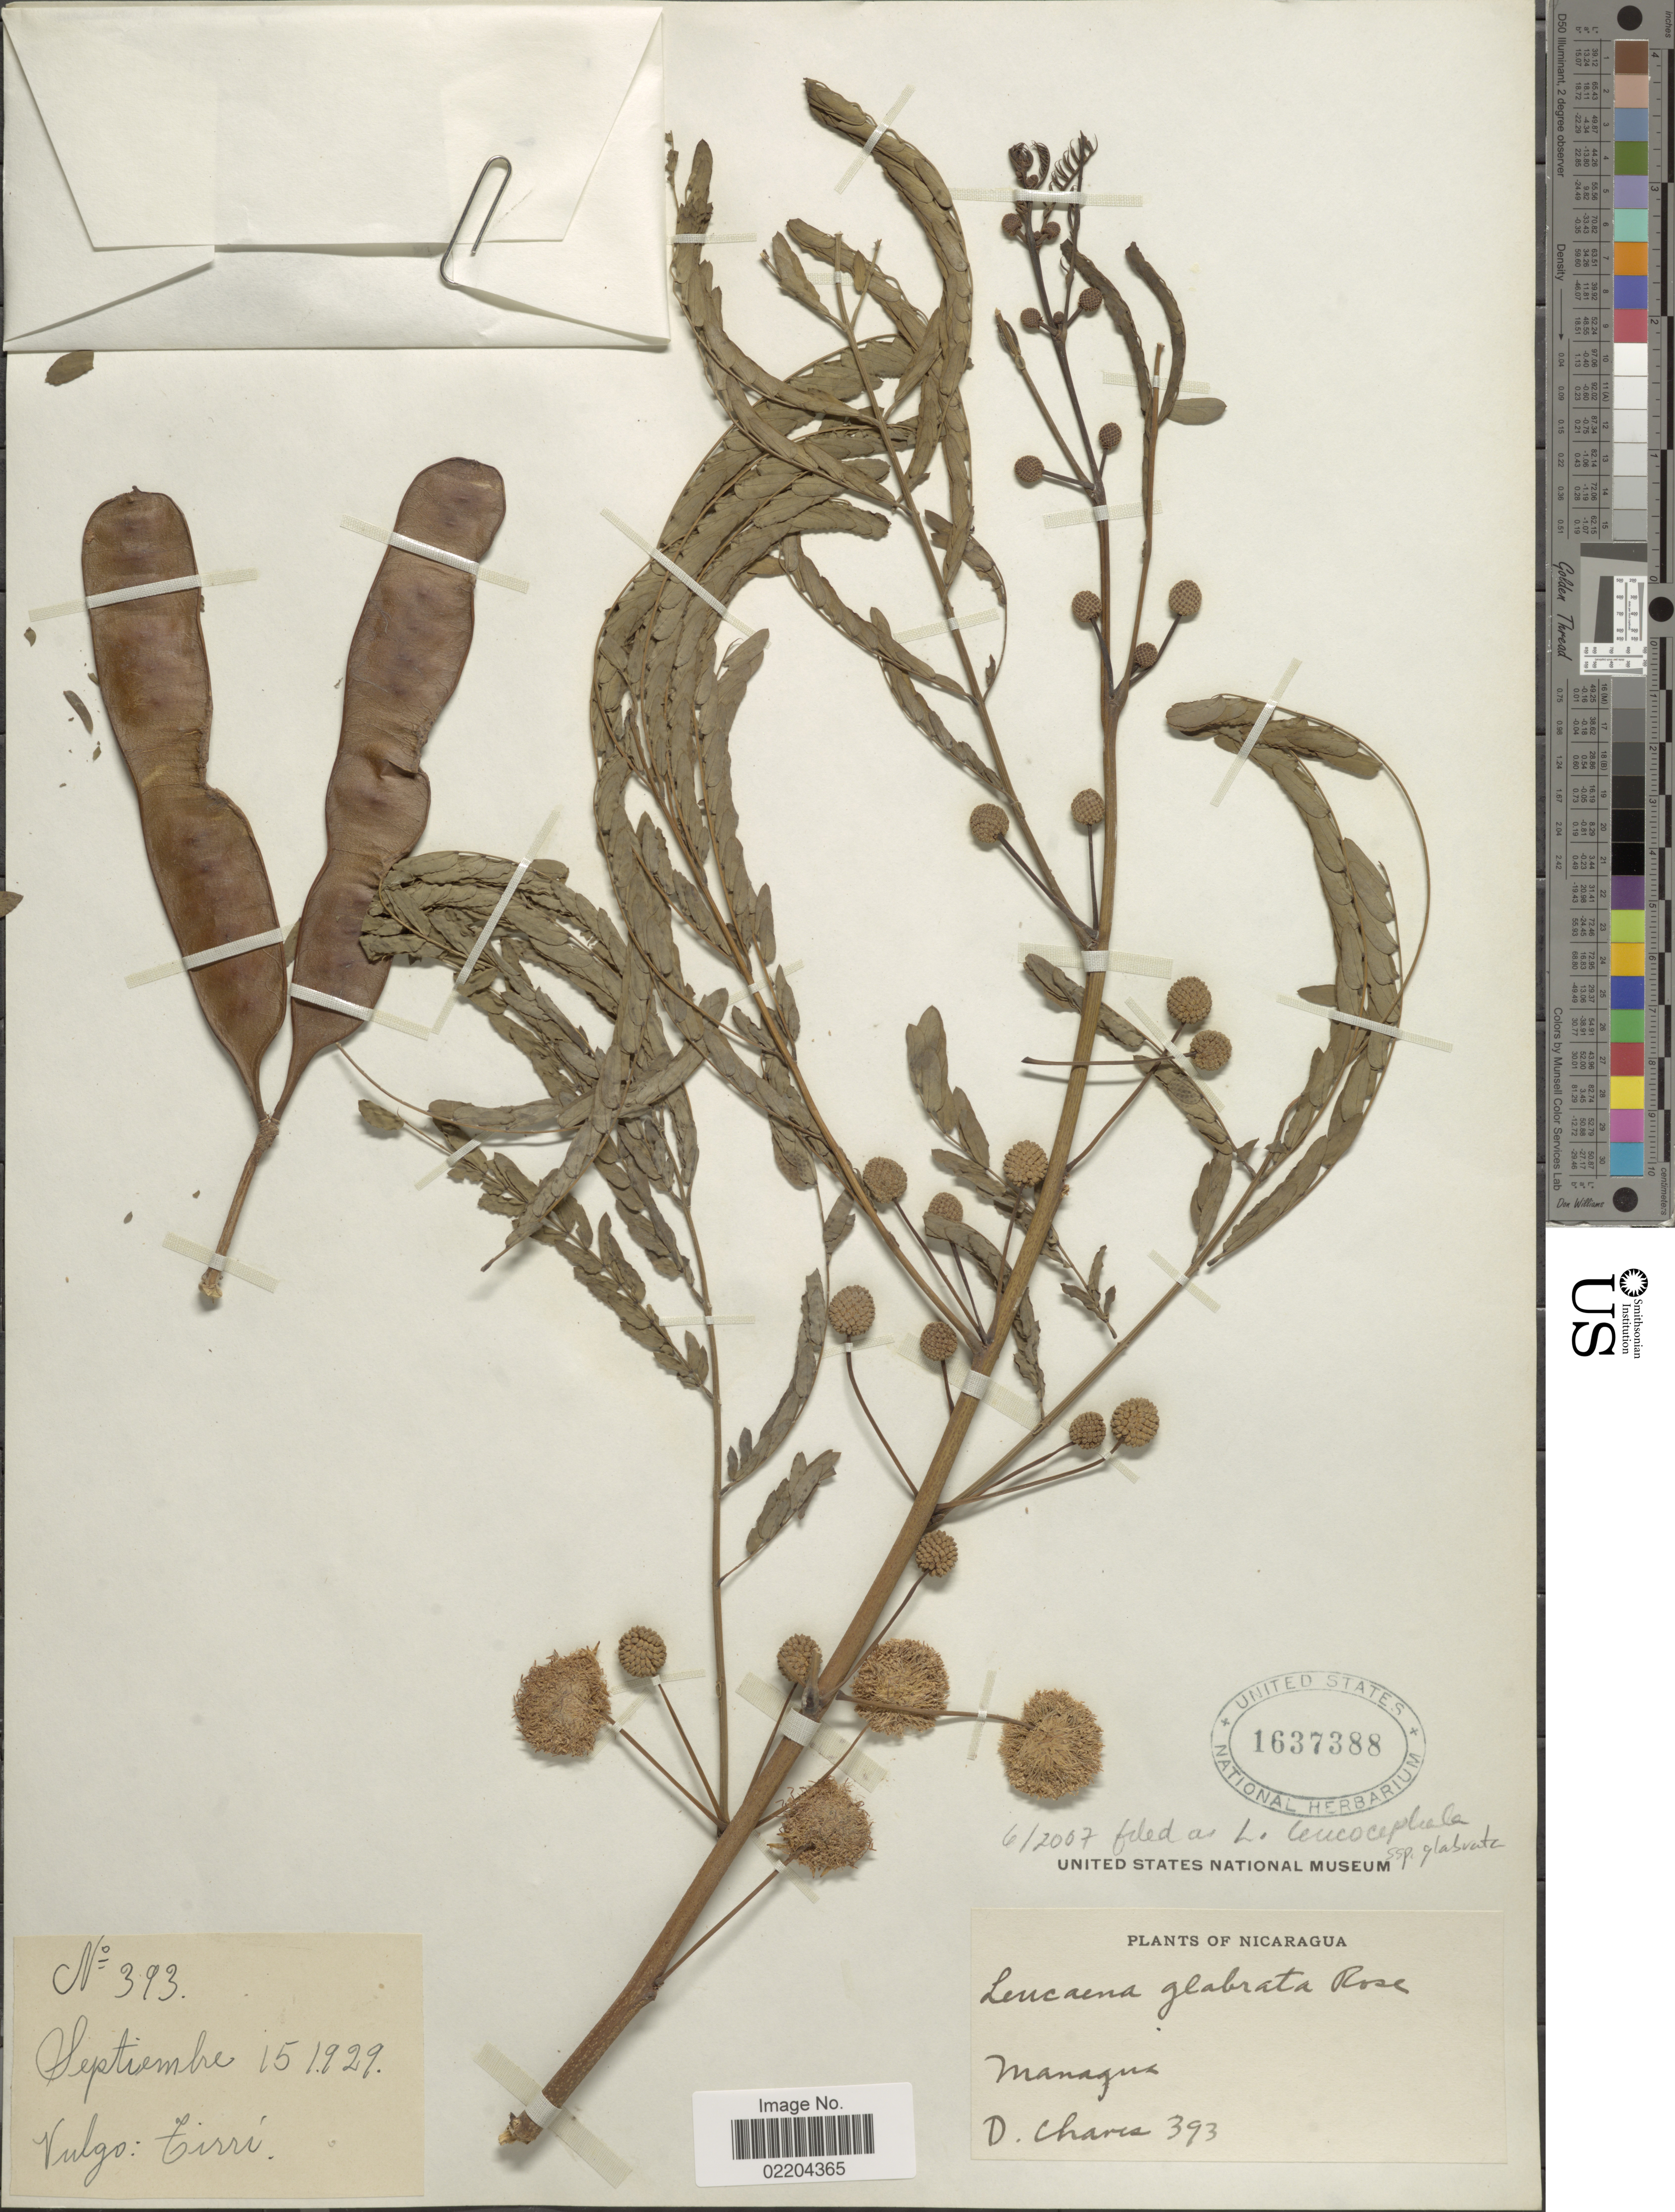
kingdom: Plantae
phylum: Tracheophyta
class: Magnoliopsida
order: Fabales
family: Fabaceae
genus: Leucaena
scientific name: Leucaena leucocephala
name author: (Lam.) de Wit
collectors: D. Chaves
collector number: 393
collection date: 1929-09-15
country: Nicaragua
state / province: Managua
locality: Managua. Vulgo: Zirri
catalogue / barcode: US 1637388